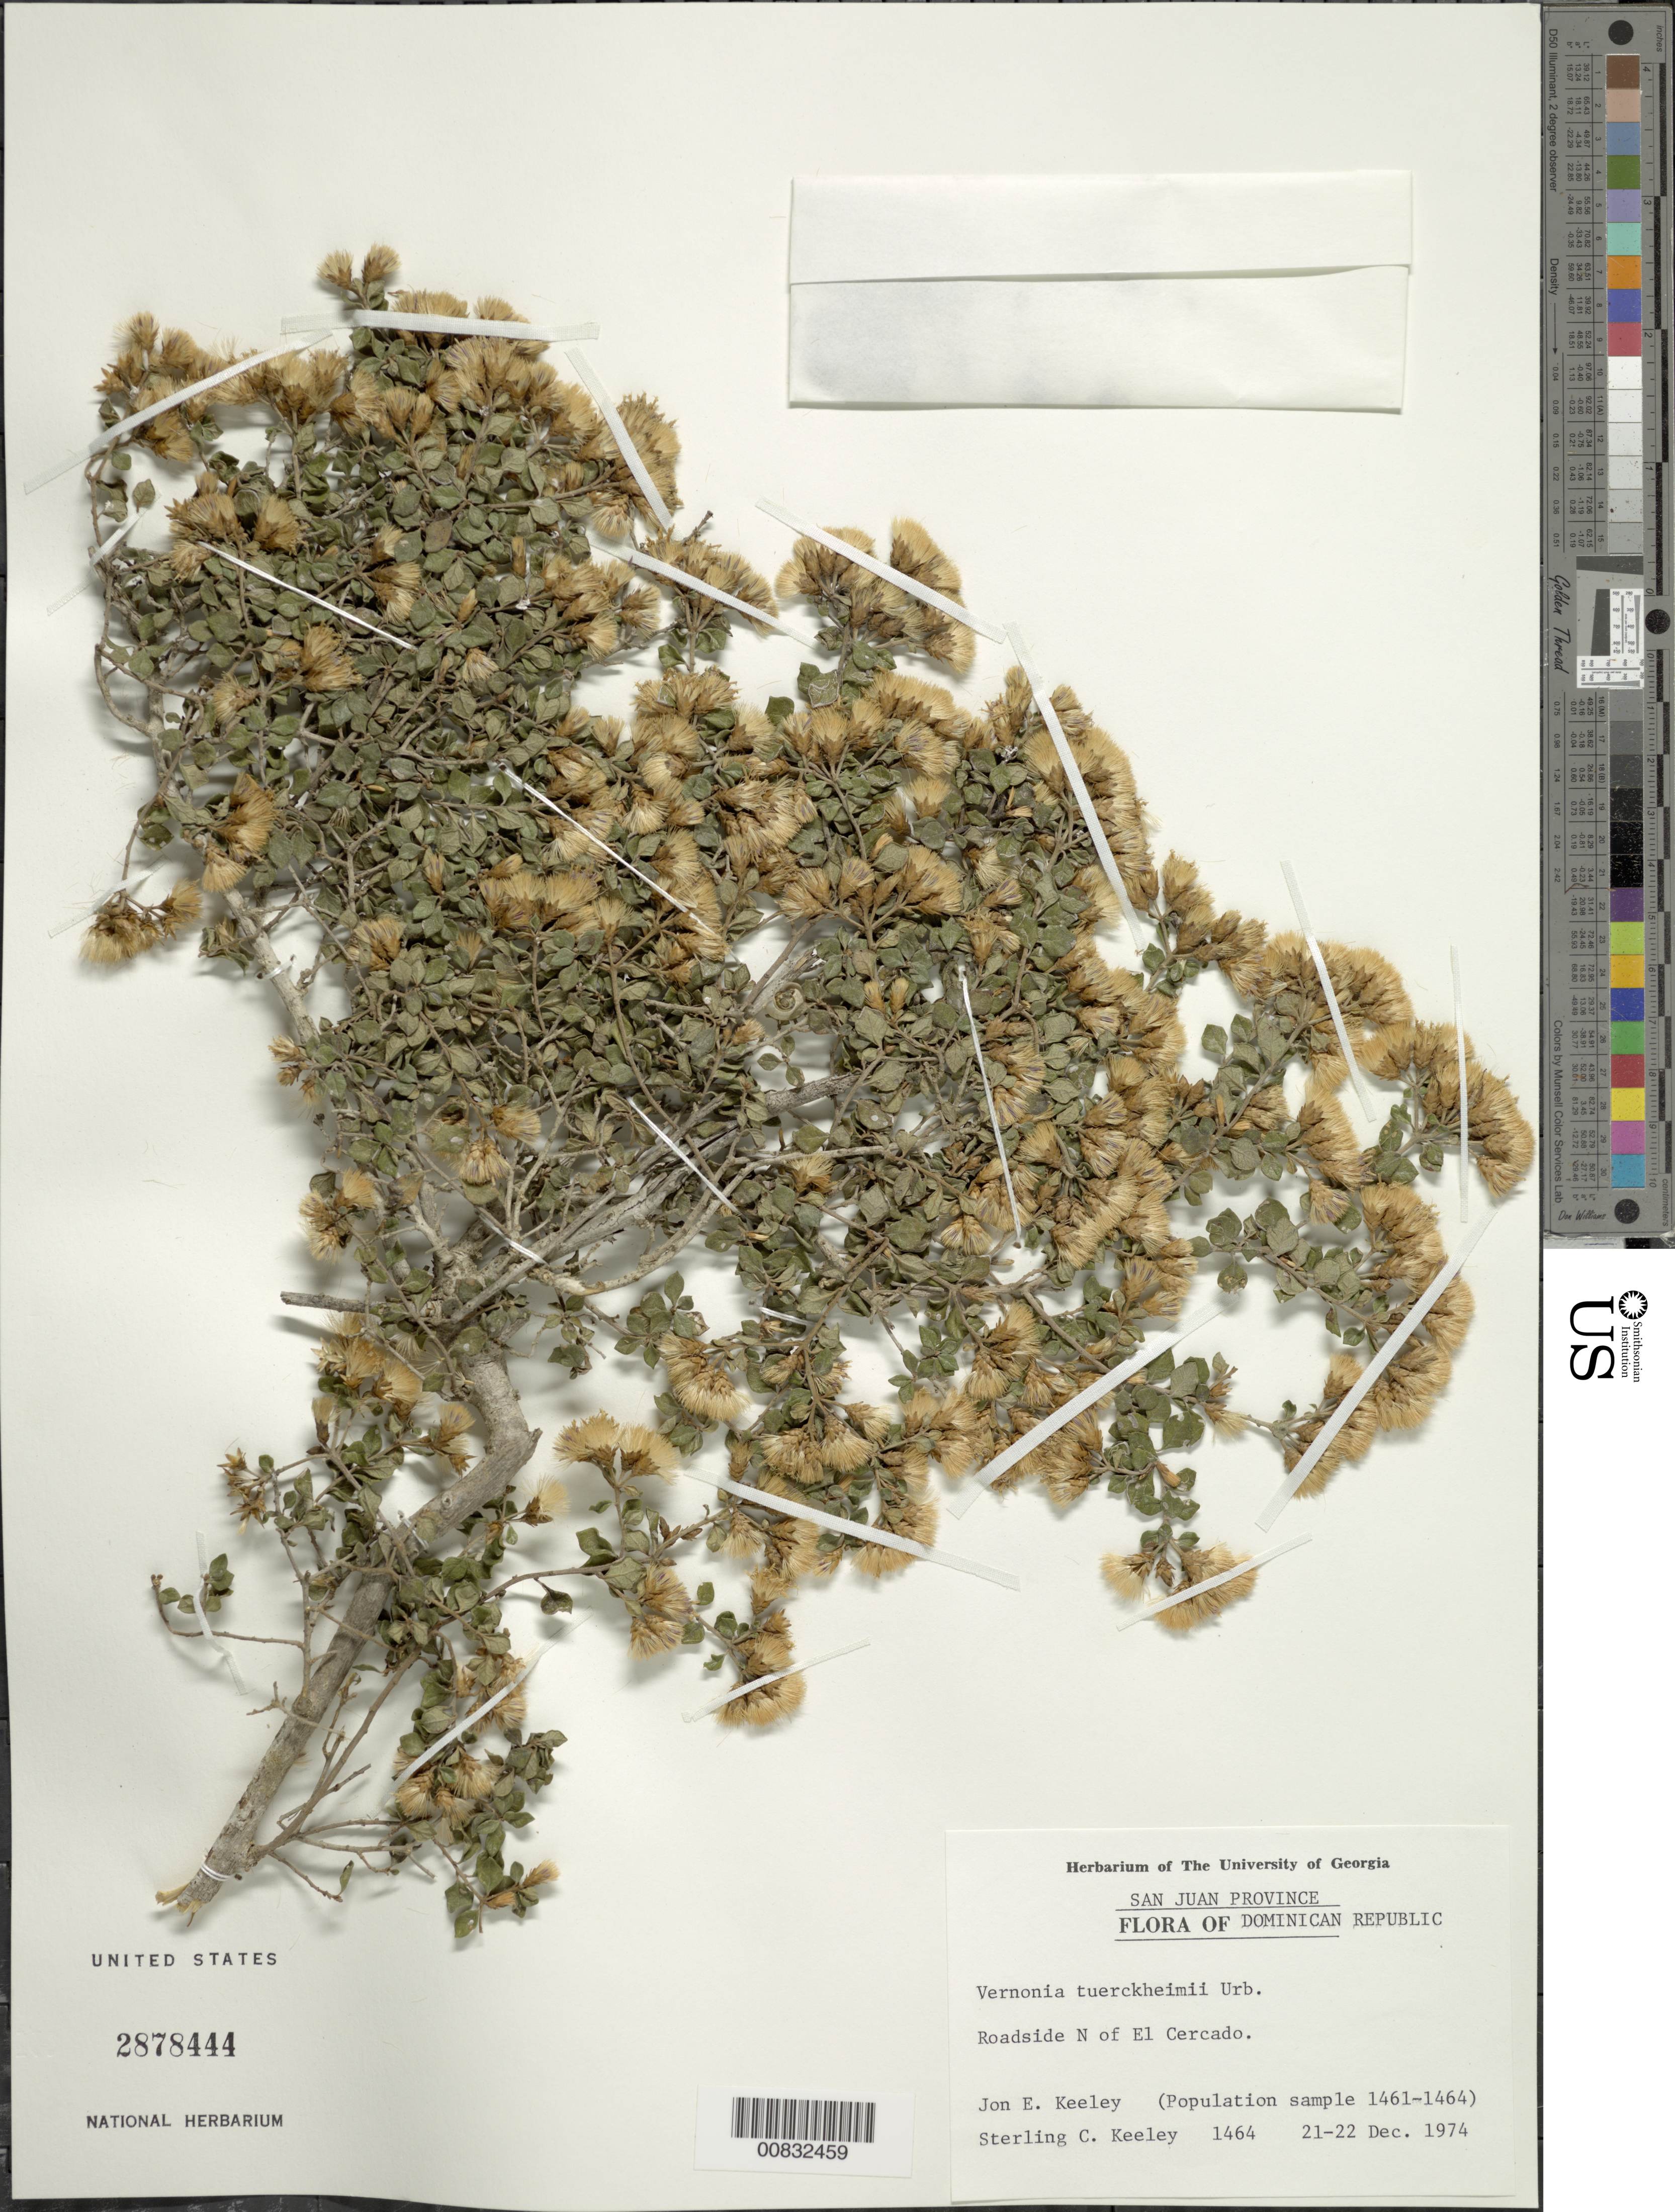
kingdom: Plantae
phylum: Tracheophyta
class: Magnoliopsida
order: Asterales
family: Asteraceae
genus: Vernonanthura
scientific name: Vernonanthura tuerckheimii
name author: (Urb.) H. Rob.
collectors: S. C. Keeley & J. E. Keeley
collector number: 1464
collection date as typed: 21 Dec 1974 to 22 Dec 1974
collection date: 1974-12-21/1974-12-22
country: Dominican Republic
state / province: San Juan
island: Hispaniola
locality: N of El Cercado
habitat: Roadside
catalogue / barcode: US 2878444